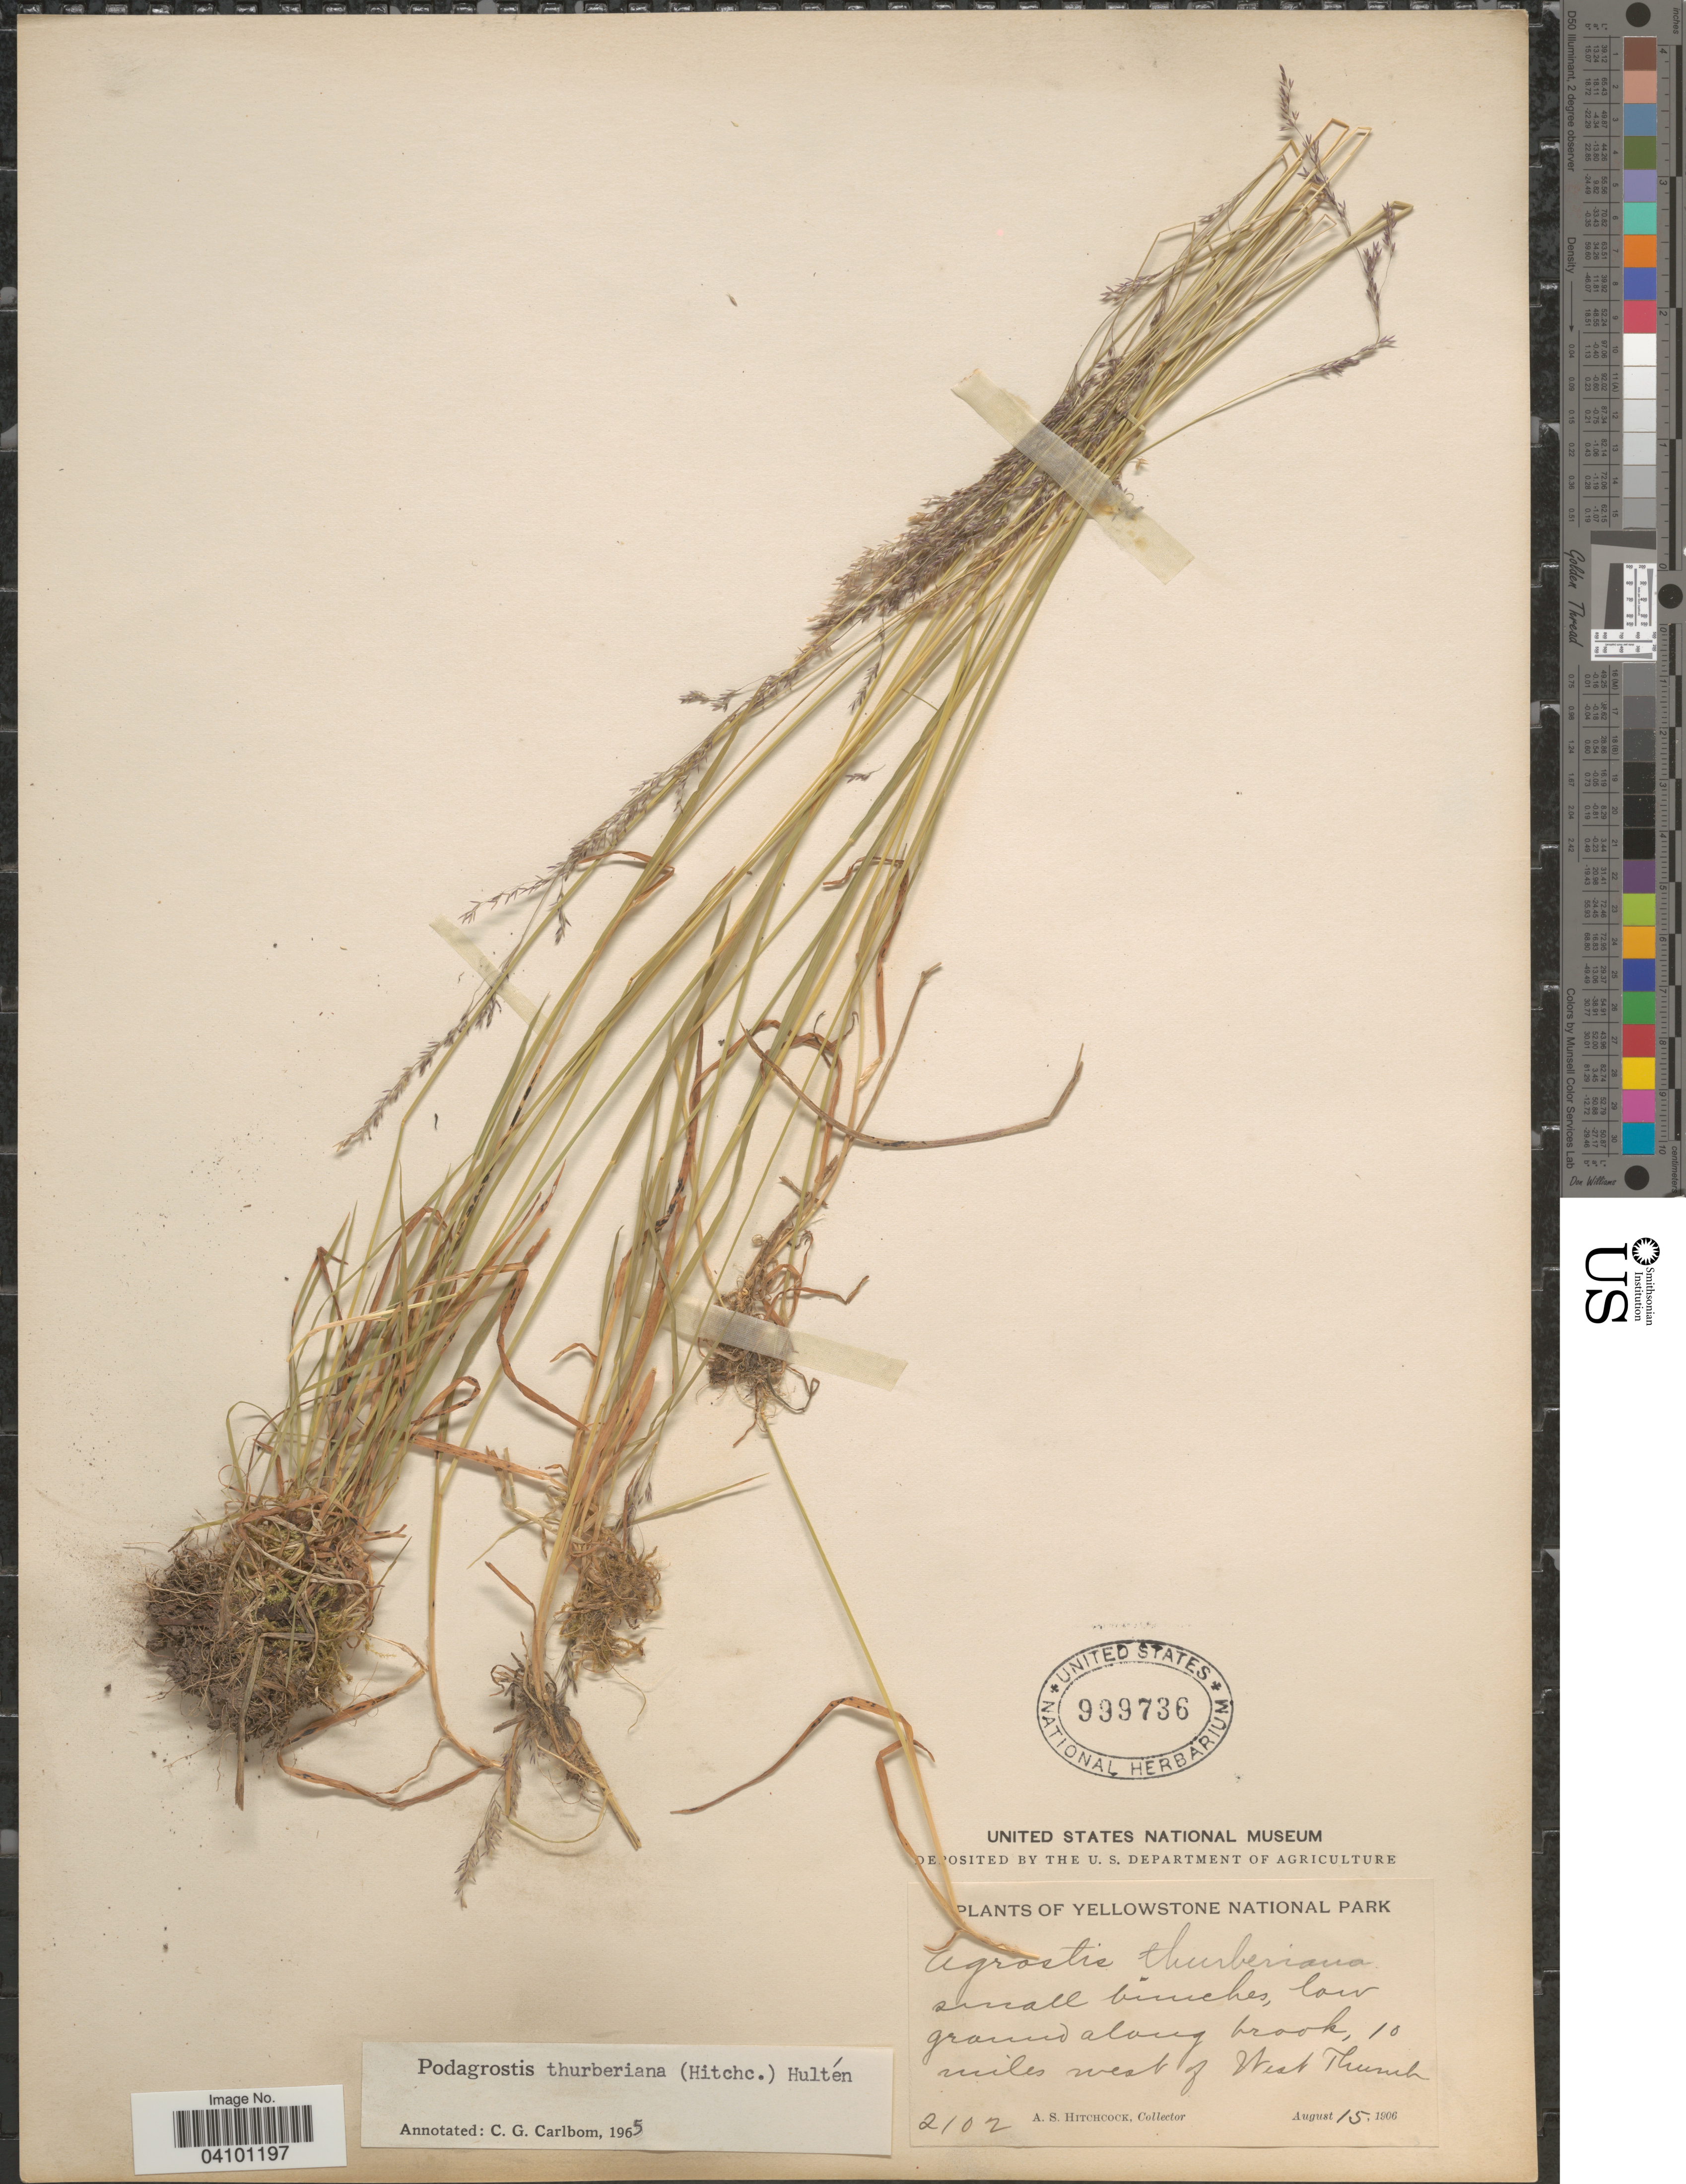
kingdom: Plantae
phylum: Tracheophyta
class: Liliopsida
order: Poales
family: Poaceae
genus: Podagrostis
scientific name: Podagrostis thurberiana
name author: Hitchc.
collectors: A. S. Hitchcock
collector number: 2102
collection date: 1906-08-15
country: United States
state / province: Wyoming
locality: Yellowstone National Park. Low ground along brook, 10 miles west of West Thumb.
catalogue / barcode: US 999736